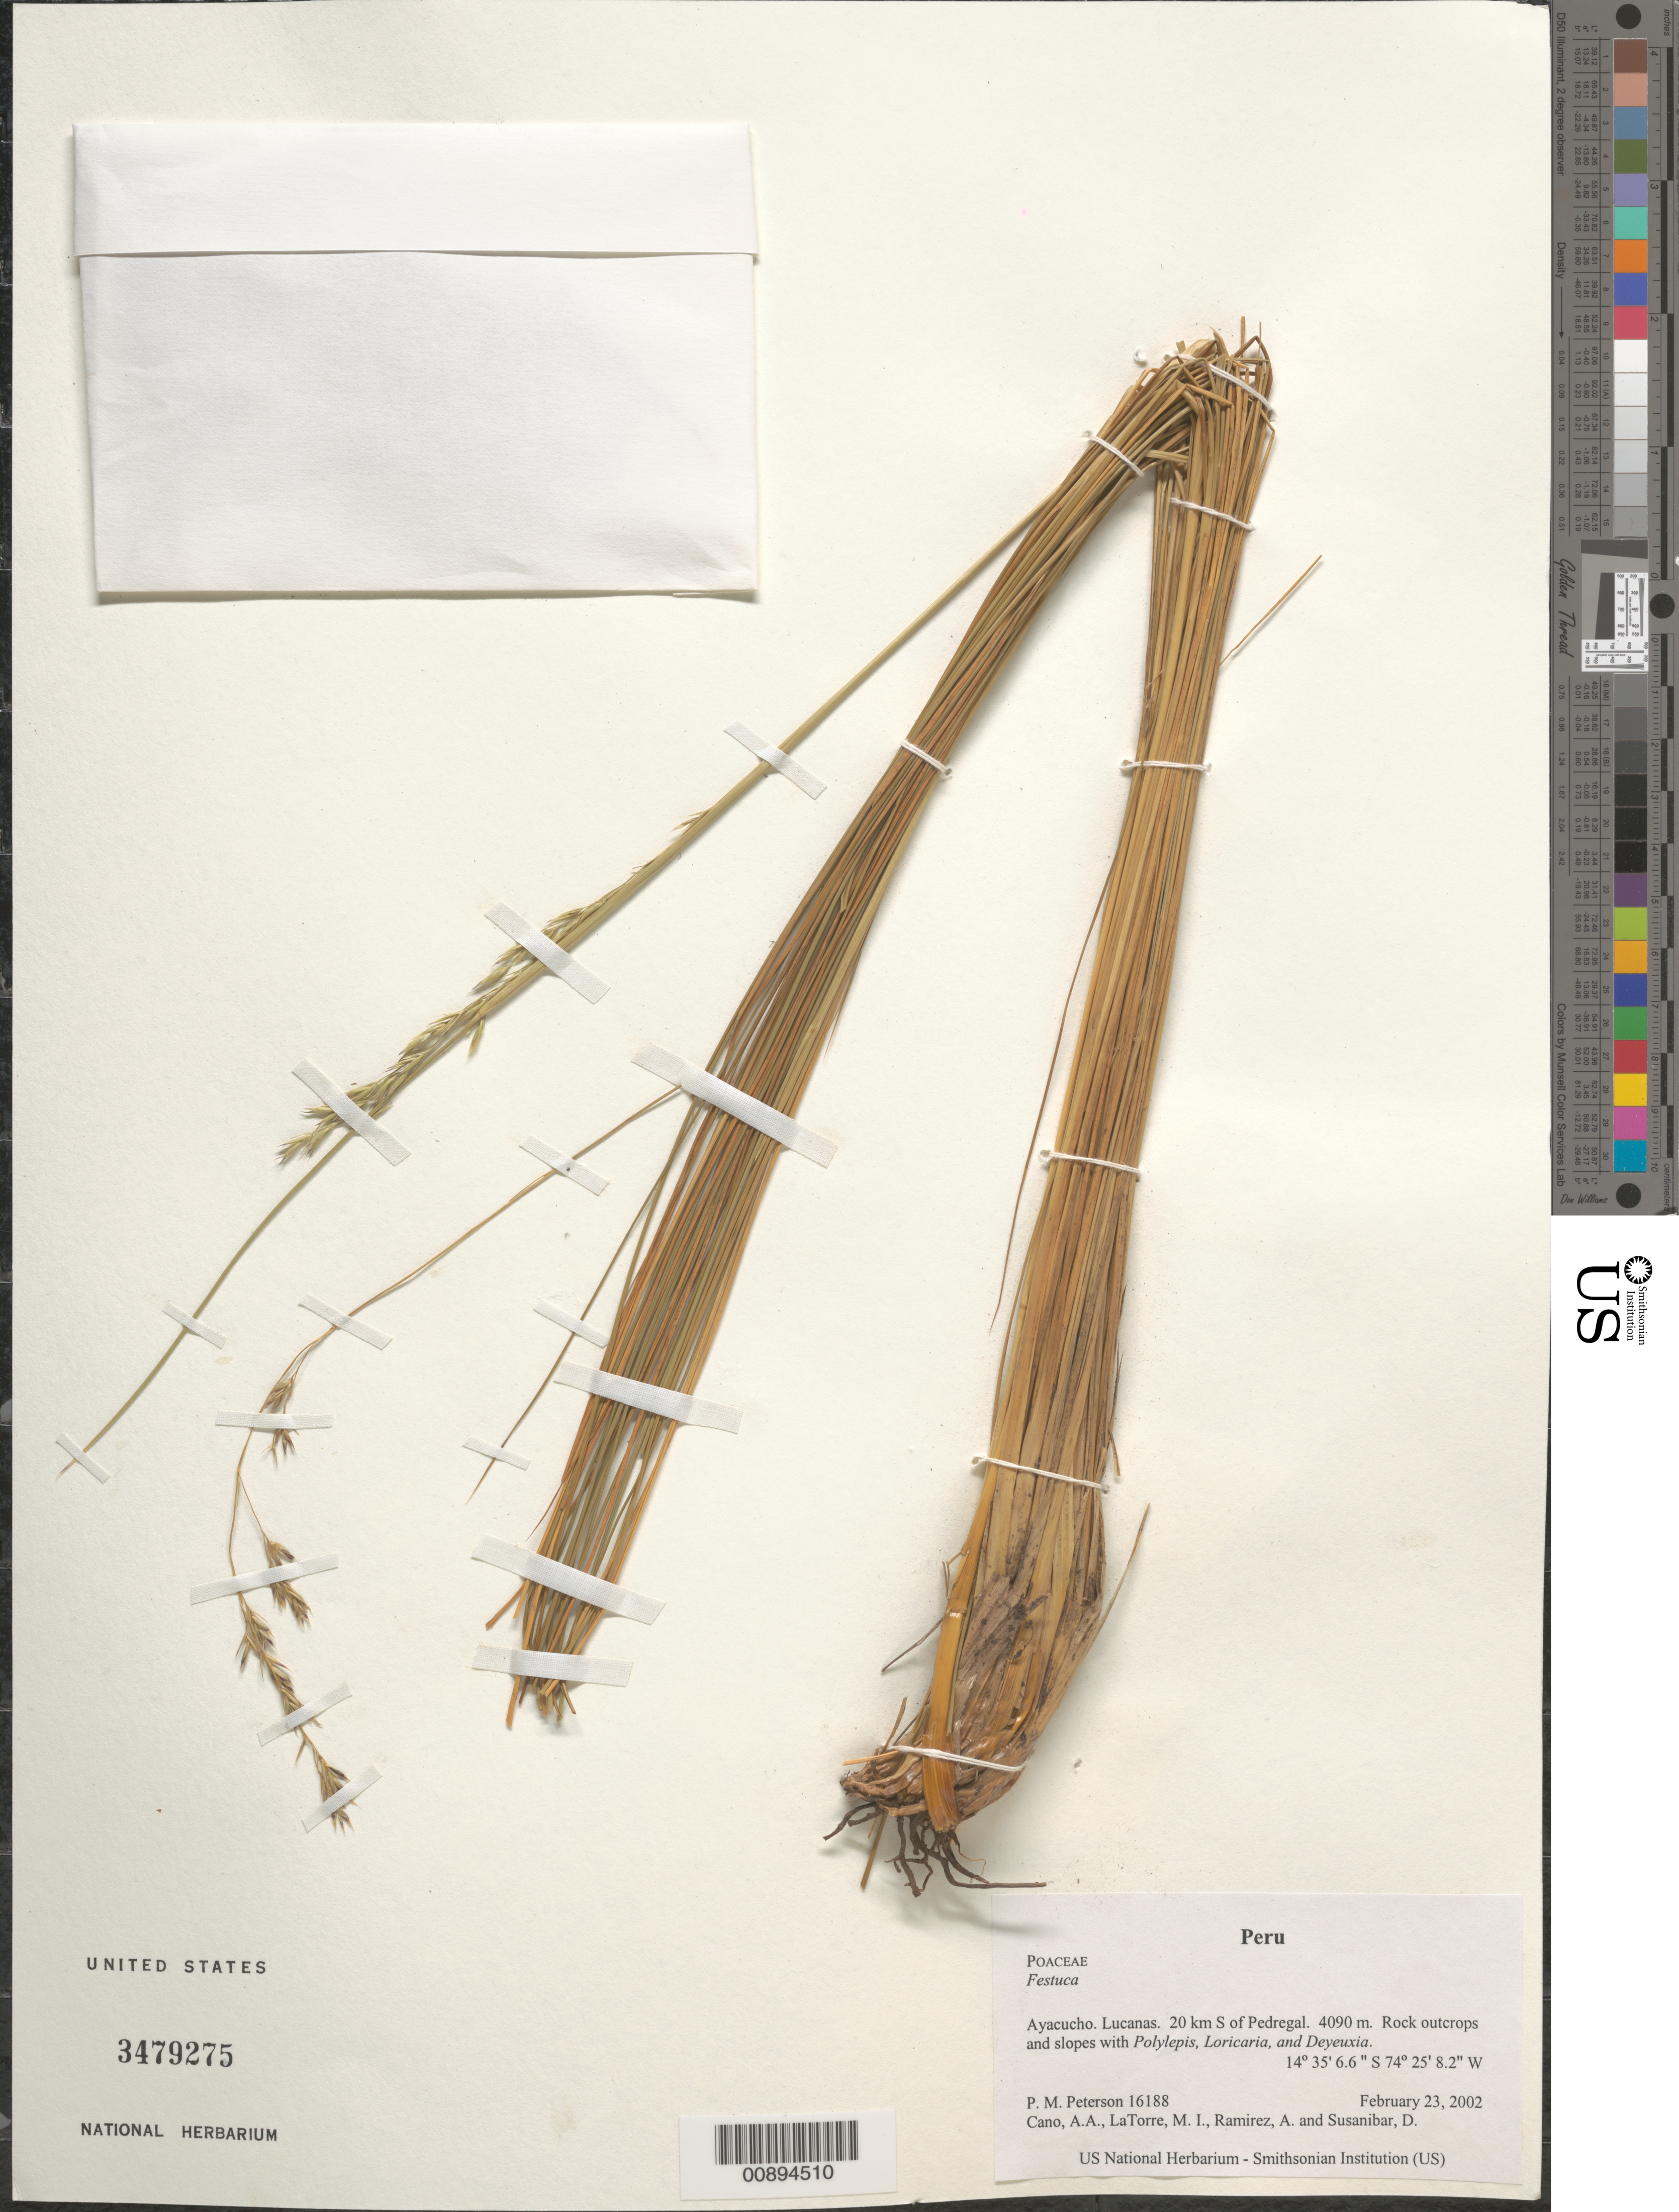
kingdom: Plantae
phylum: Tracheophyta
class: Liliopsida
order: Poales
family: Poaceae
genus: Festuca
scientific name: Festuca sp.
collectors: P. M. Peterson, A. Cano, M. I. La Torre, A. Ramírez & D. Susanibar Cruz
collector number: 16188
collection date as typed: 23 Feb 2002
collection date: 2002-02-23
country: Peru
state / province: Ayacucho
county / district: Lucanas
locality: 20 km S of Pedregal.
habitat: Rock outcrops and slopes with ~Polylepis, Loricaria, and Deyeuxia~.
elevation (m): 4090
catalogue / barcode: US 3479275